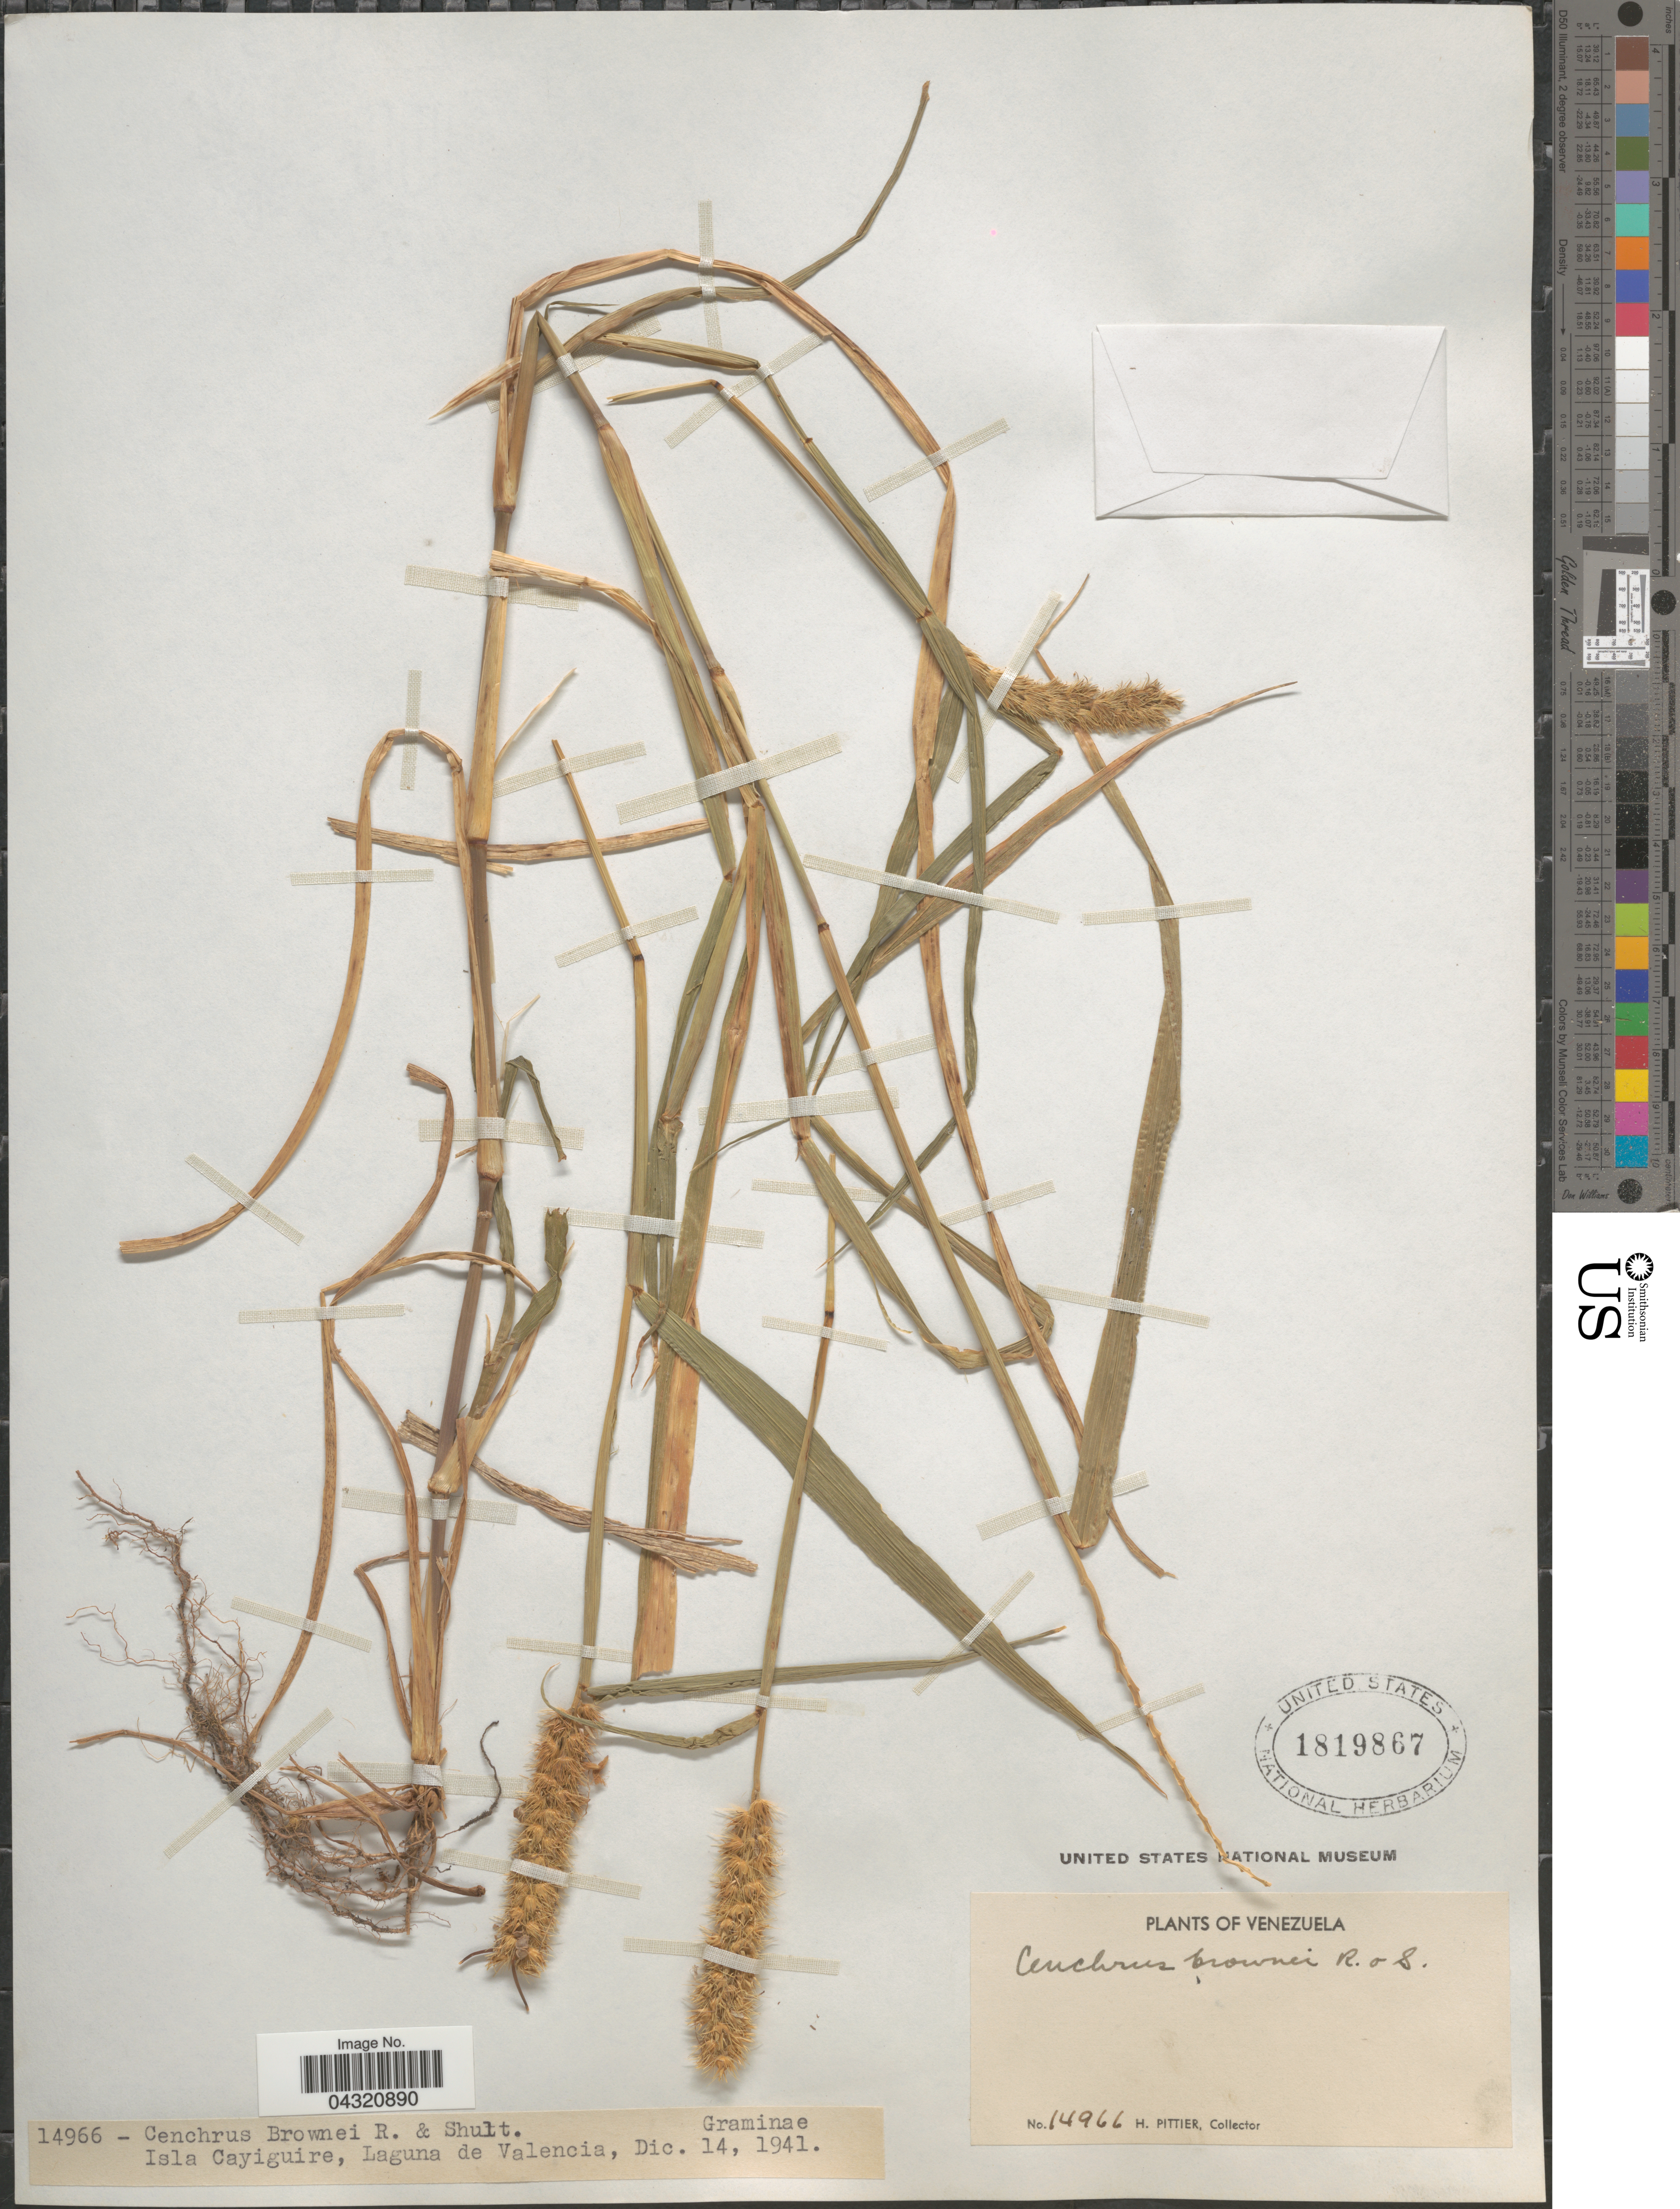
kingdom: Plantae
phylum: Tracheophyta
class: Liliopsida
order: Poales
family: Poaceae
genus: Cenchrus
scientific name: Cenchrus brownii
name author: Roem. & Schult.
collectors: H. F. Pittier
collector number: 14966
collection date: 1941-12-14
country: Venezuela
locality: Isla Cayiguire, Laguna de Valencia.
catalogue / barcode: US 1819867